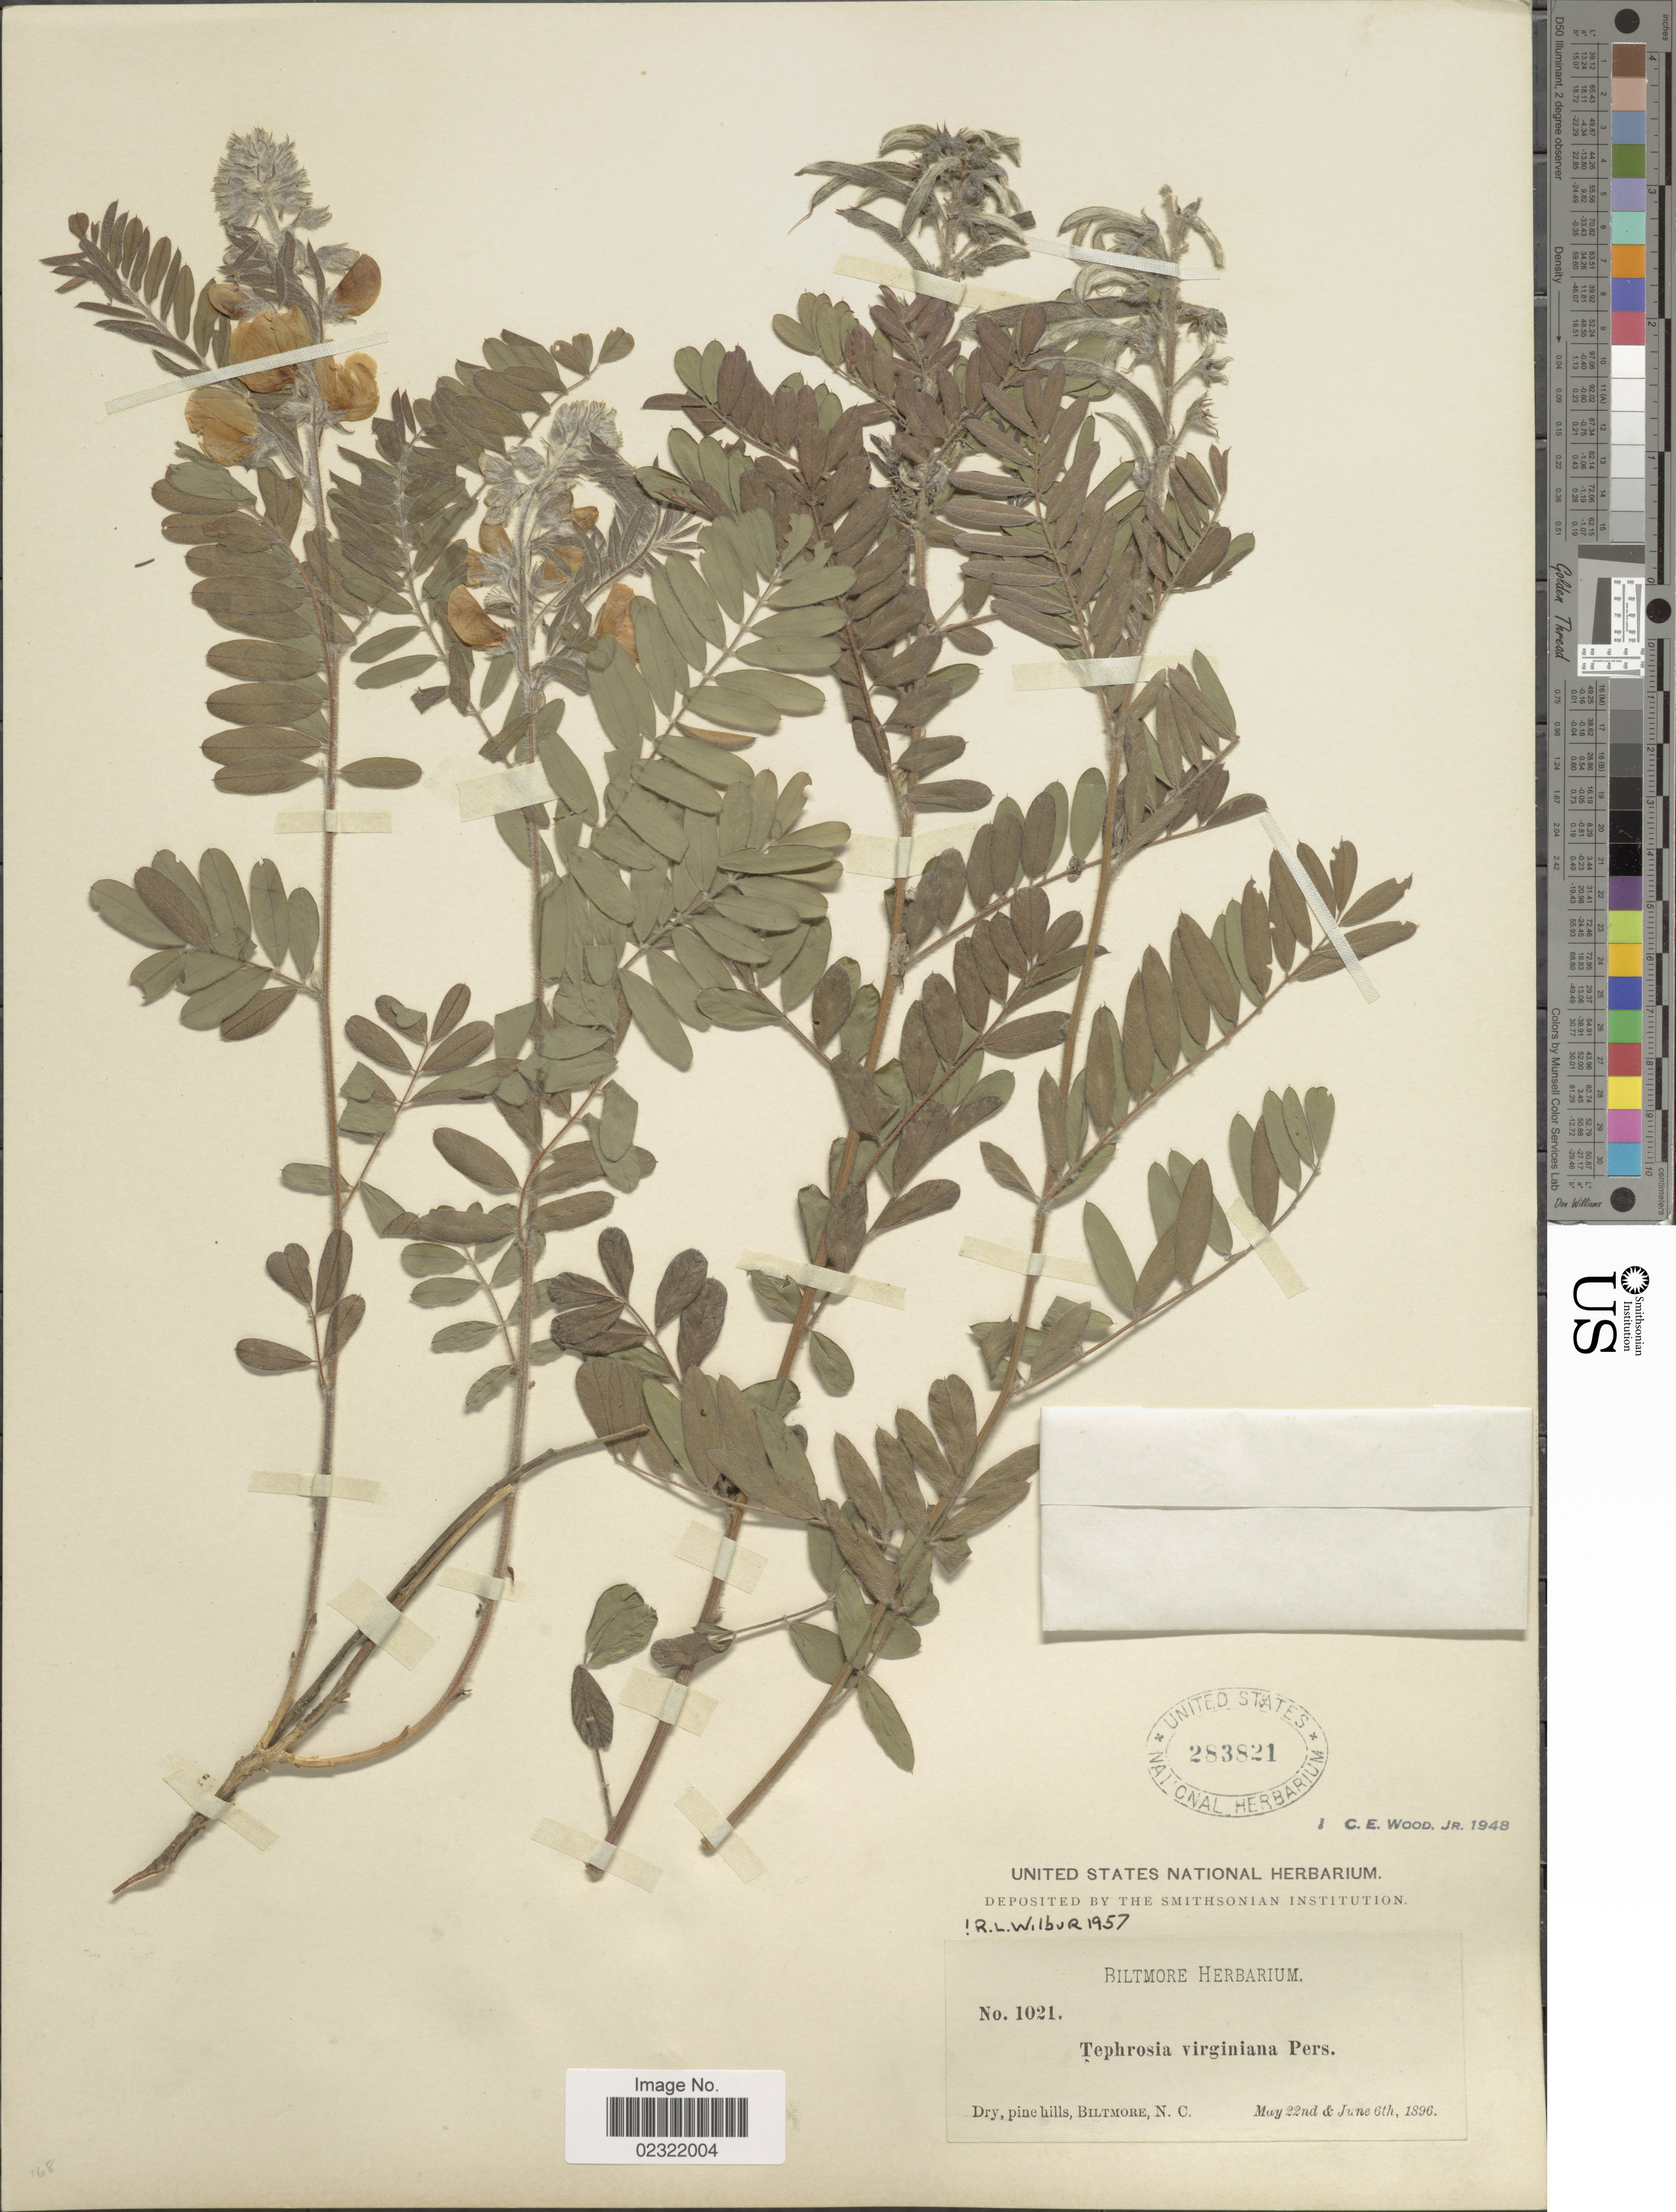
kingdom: Plantae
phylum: Tracheophyta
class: Magnoliopsida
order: Fabales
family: Fabaceae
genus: Tephrosia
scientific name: Tephrosia virginiana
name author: (L.) Pers.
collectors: ex herb. Biltmore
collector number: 1021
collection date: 1896-05-22/1896-06-06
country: United States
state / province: North Carolina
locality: Dry, pine hill, Biltmore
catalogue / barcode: US 283821